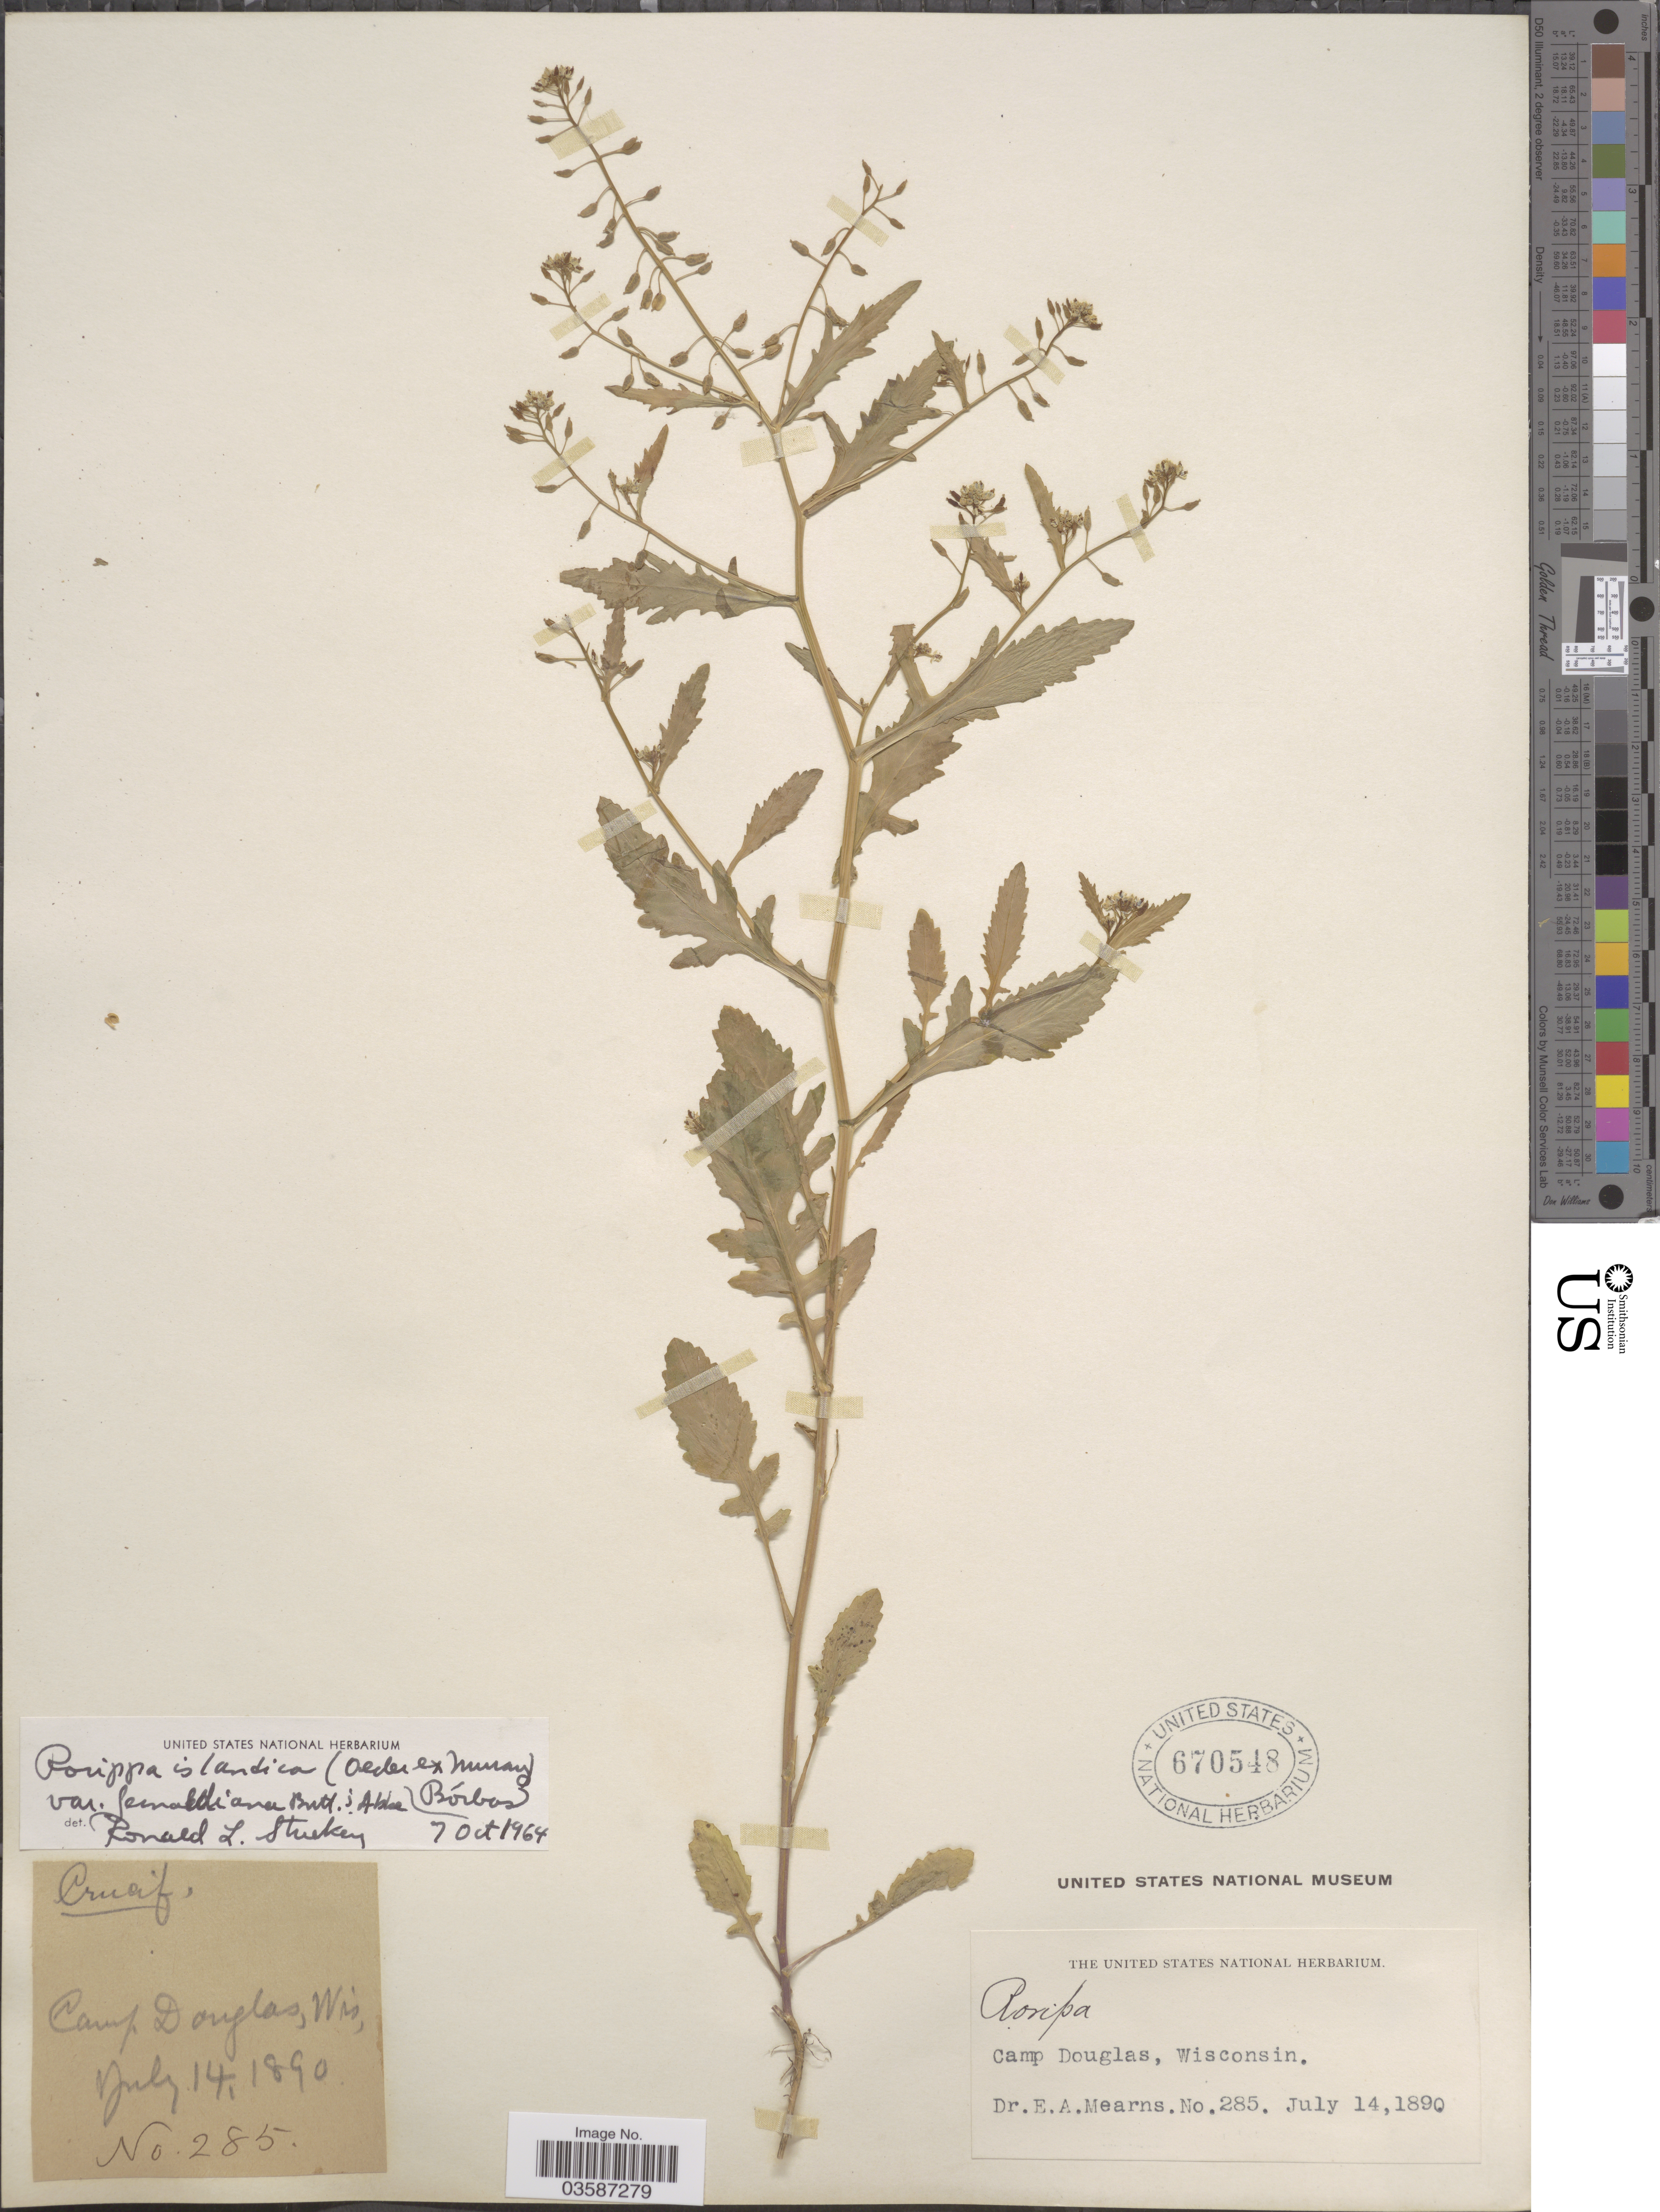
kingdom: Plantae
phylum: Tracheophyta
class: Magnoliopsida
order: Brassicales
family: Brassicaceae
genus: Rorippa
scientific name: Rorippa islandica var. fernaldiana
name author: Butters & Abbe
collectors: E. A. Mearns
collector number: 285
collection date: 1890-07-14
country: United States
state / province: Wisconsin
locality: Camp Douglas.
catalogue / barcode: US 670548